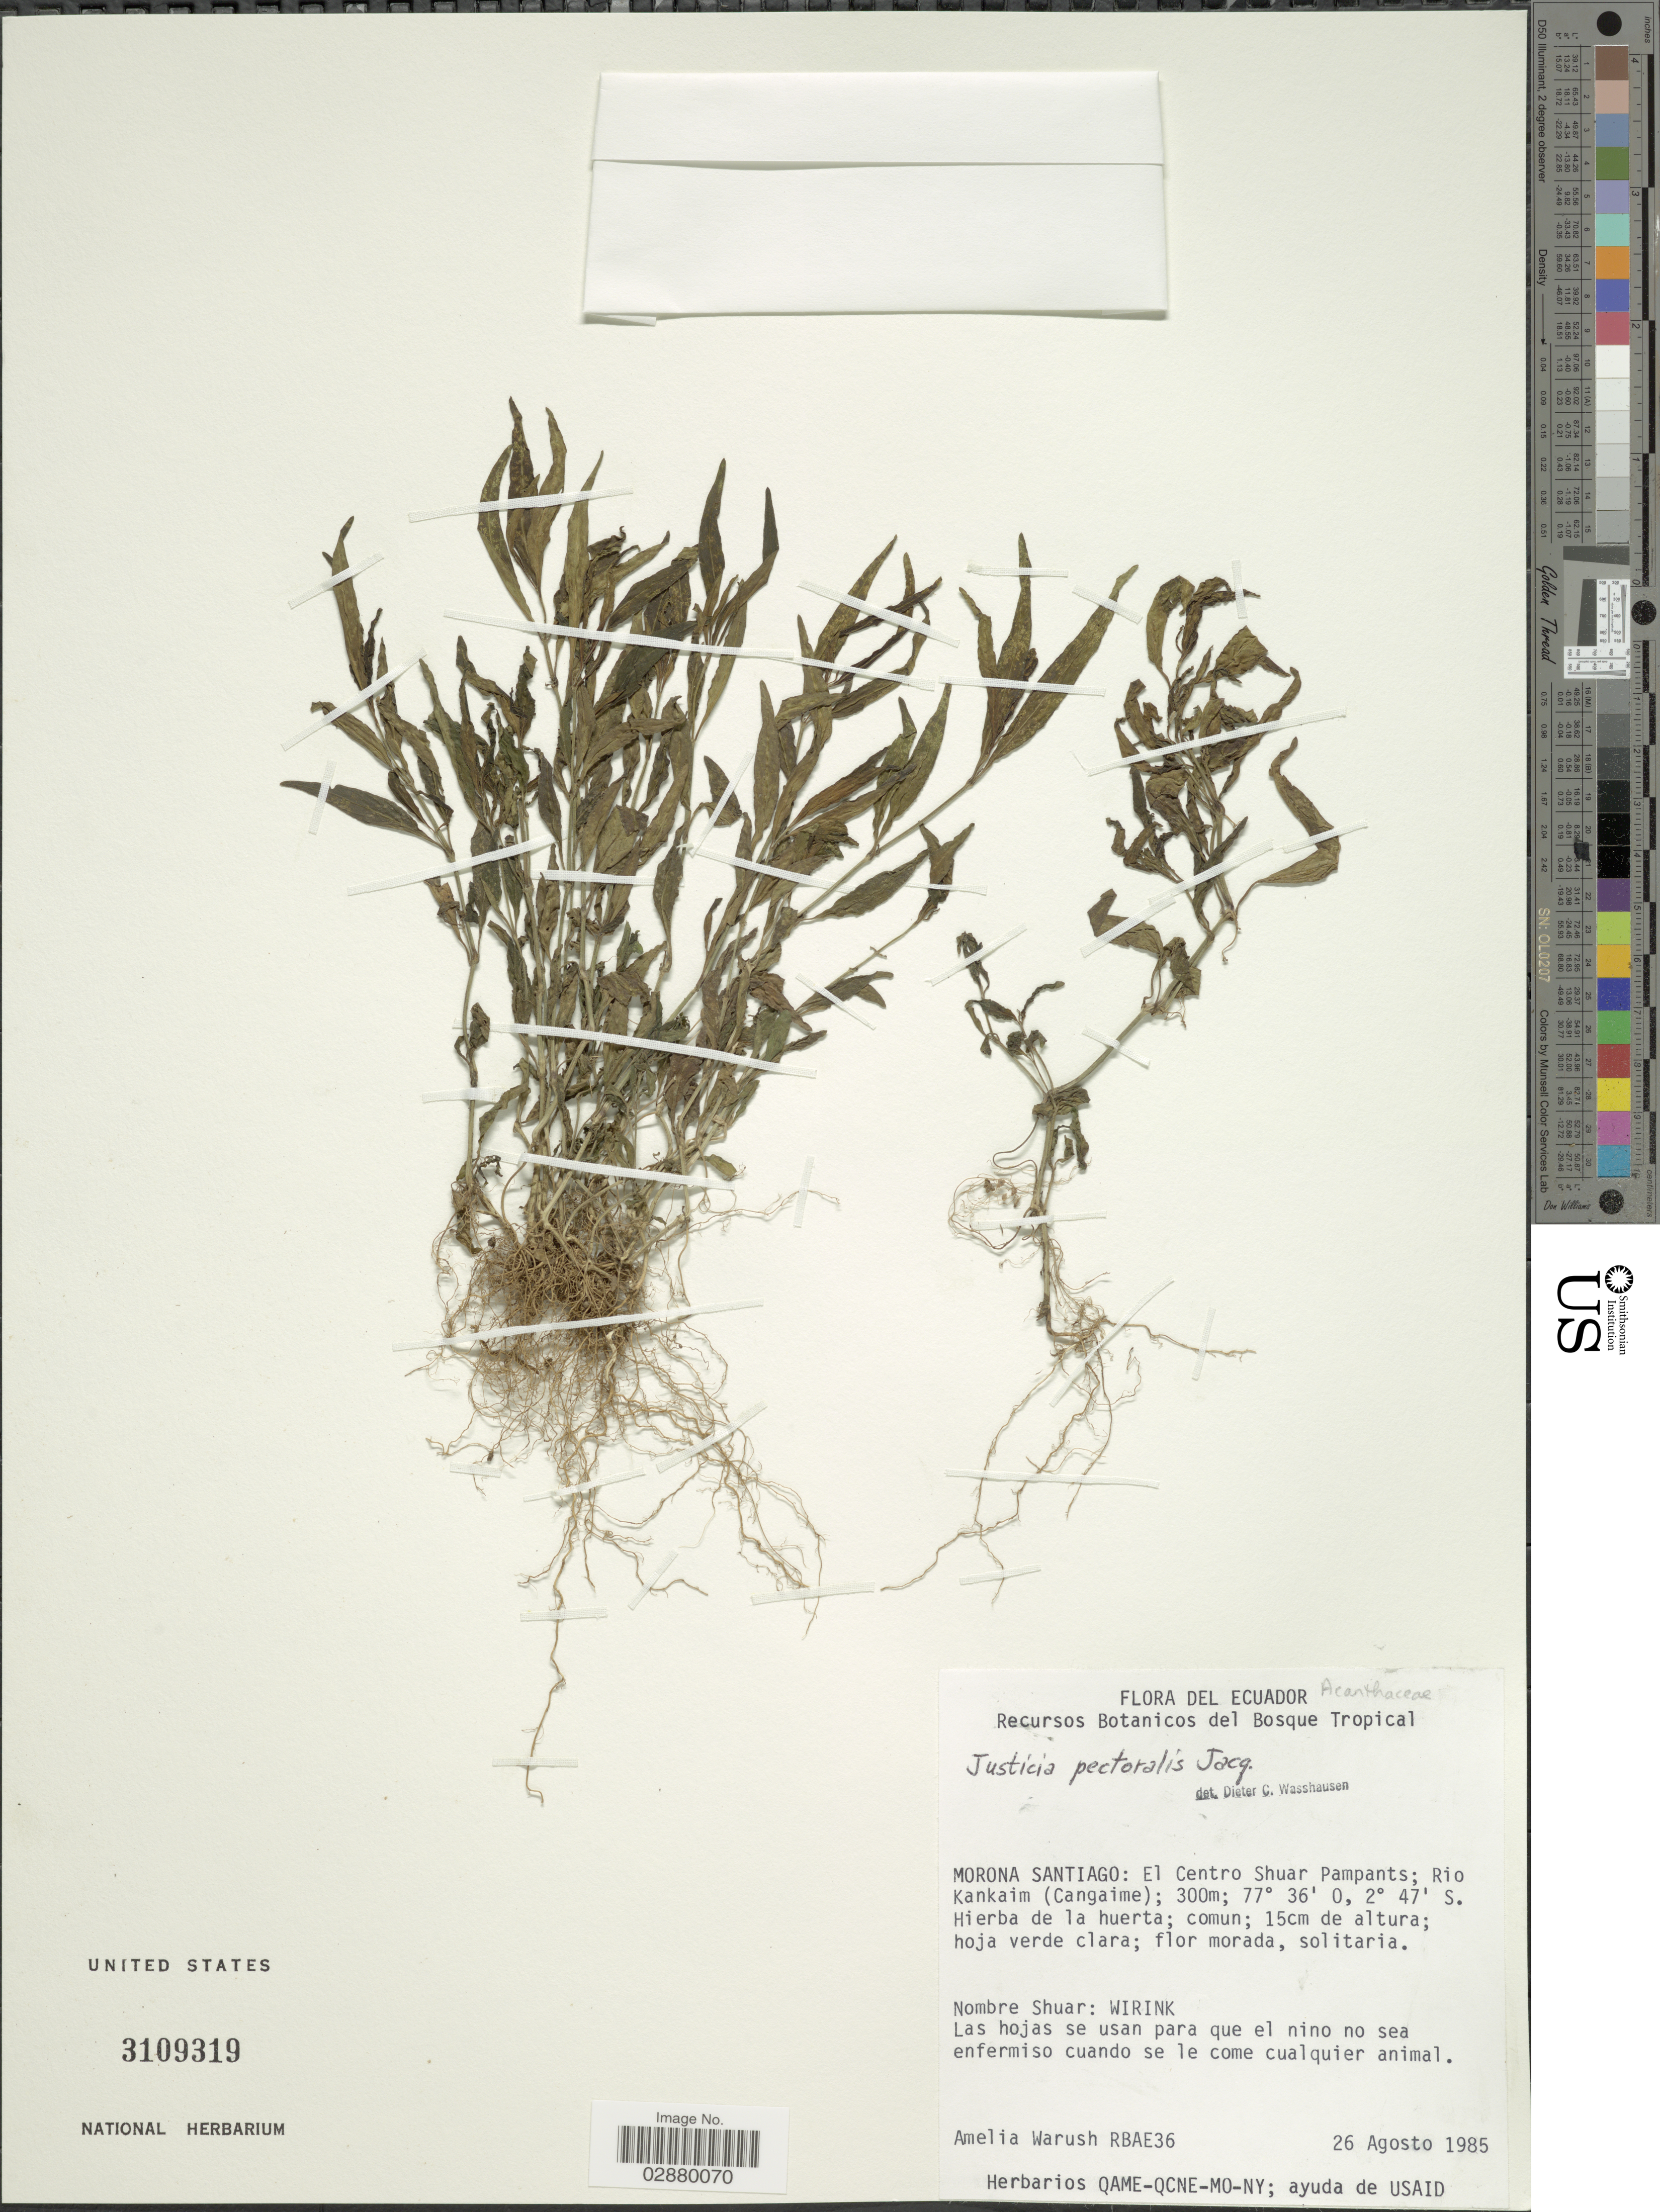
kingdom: Plantae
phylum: Tracheophyta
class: Magnoliopsida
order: Lamiales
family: Acanthaceae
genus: Justicia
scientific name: Justicia pectoralis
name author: Jacq.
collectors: A. Warush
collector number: RBAE36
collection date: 1985-08-26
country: Ecuador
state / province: Morona-Santiago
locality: El Centro Shuar Pampants; Rio Kankaim (Cangaime).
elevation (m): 300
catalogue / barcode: US 3109319